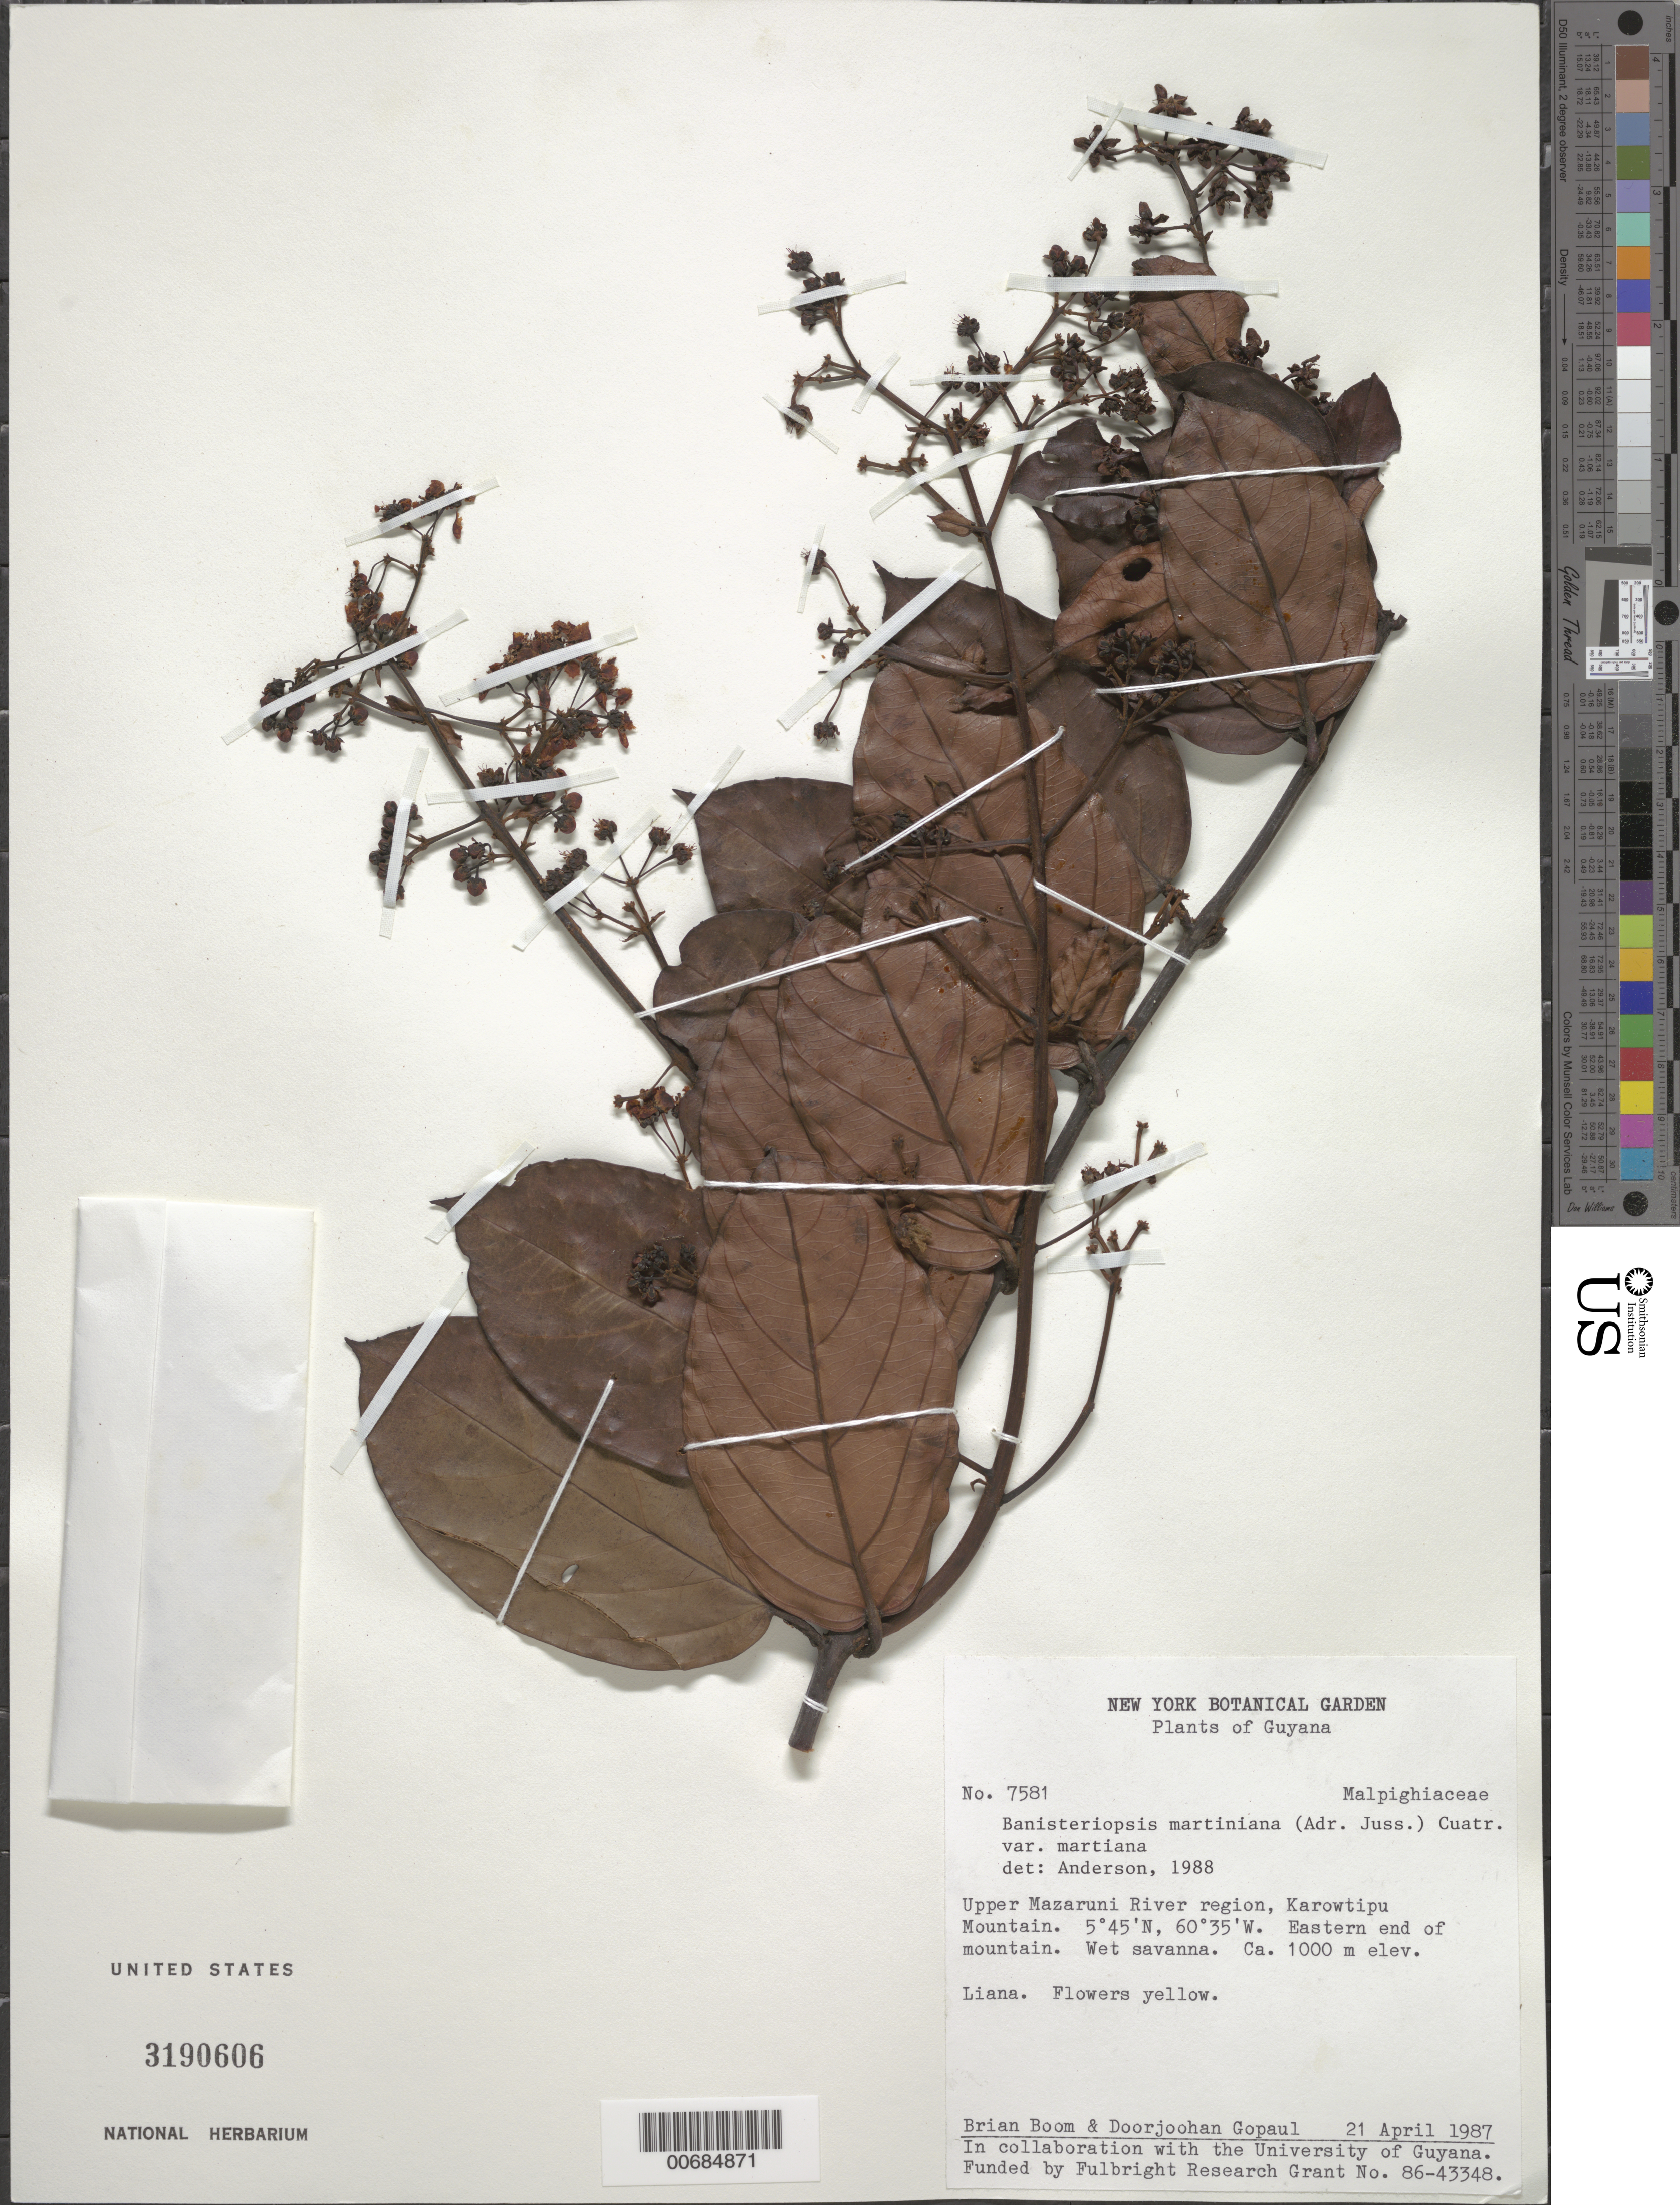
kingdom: Plantae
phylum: Tracheophyta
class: Magnoliopsida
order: Malpighiales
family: Malpighiaceae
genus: Banisteriopsis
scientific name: Banisteriopsis martiniana var. martiniana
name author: (A. Juss.) Cuatrec.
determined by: Anderson, W. R., (MICH), University of Michigan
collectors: B. M. Boom & D. Gopaul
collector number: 7581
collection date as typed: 21-Apr-87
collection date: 1987-04-21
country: Guyana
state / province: Cuyuni-Mazaruni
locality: Karowtipu Mt., upper Mazaruni R. region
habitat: Wet savanna, E end of Mt.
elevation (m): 1000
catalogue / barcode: US 3190606